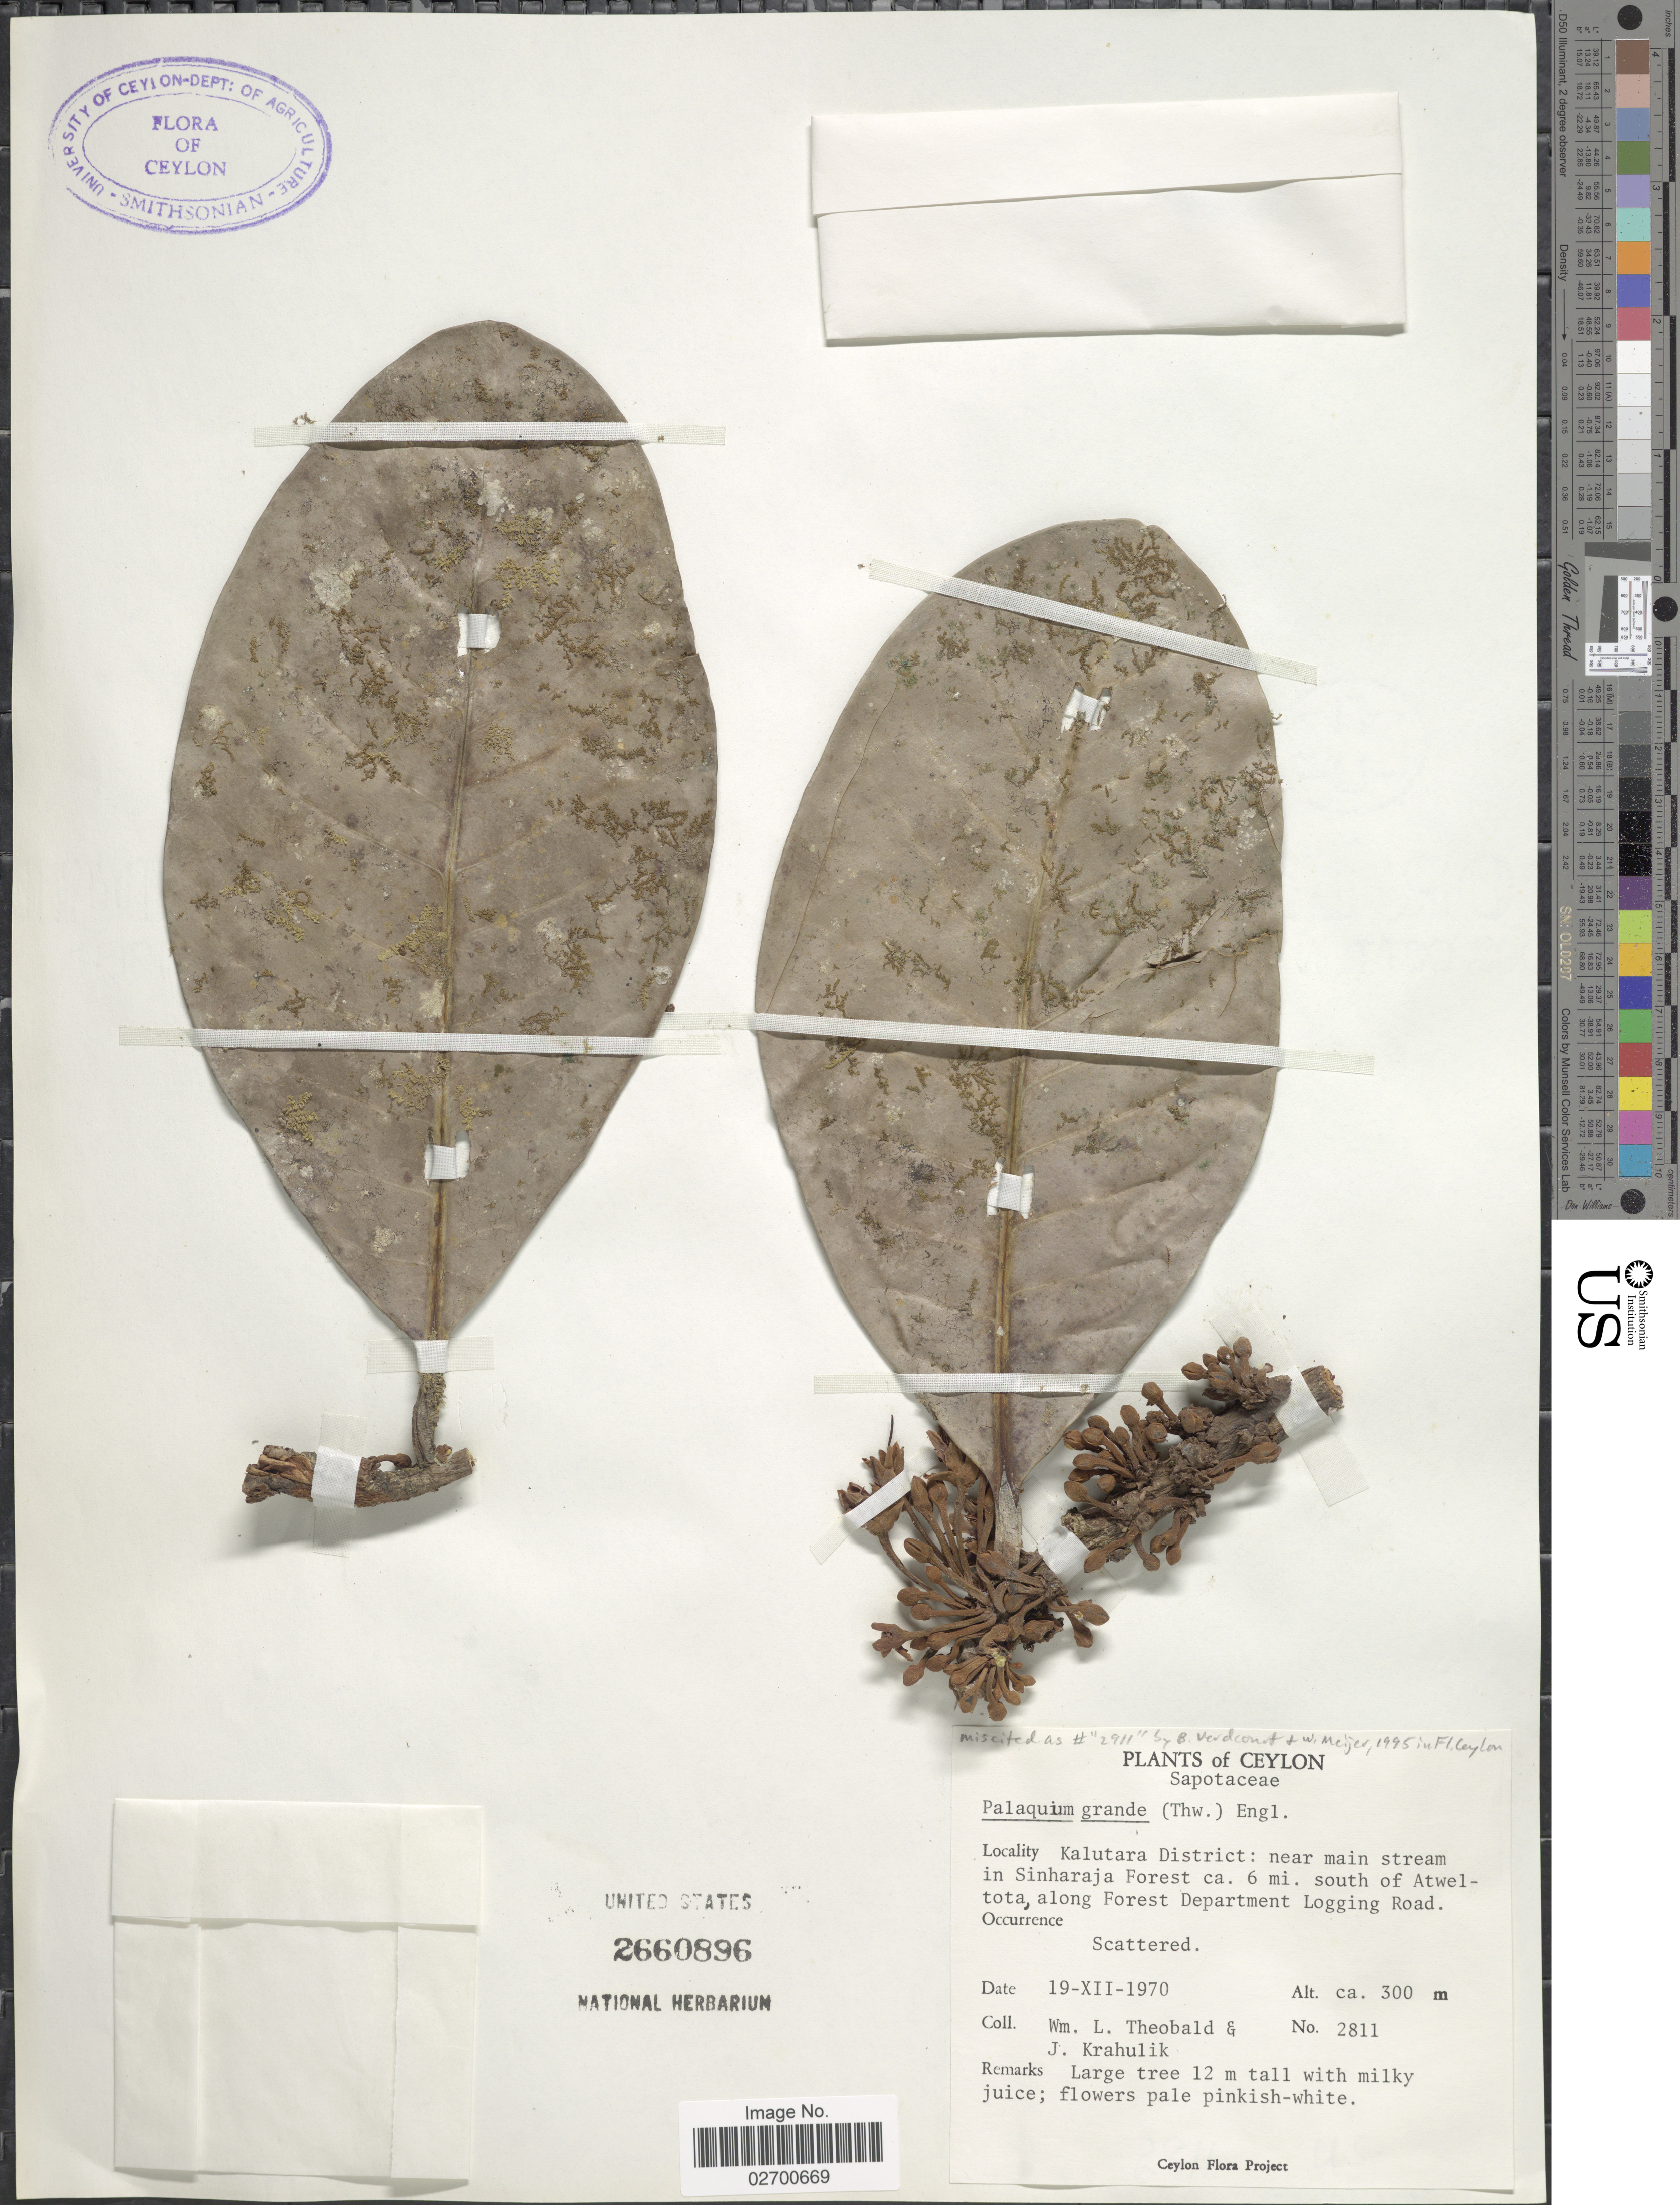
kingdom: Plantae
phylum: Tracheophyta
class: Magnoliopsida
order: Ericales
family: Sapotaceae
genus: Palaquium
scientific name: Palaquium grande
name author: (Thwaites) Engl.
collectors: W. L. Theobald & J. Krahulik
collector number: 2811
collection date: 1970-12-19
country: Sri Lanka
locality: Ceylon, Kalutara District: near main stream in Sinharaja Forest ca. 6 mi. south of Atweltota, along forest Forest Department Logging Road.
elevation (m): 300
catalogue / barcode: US 2660896